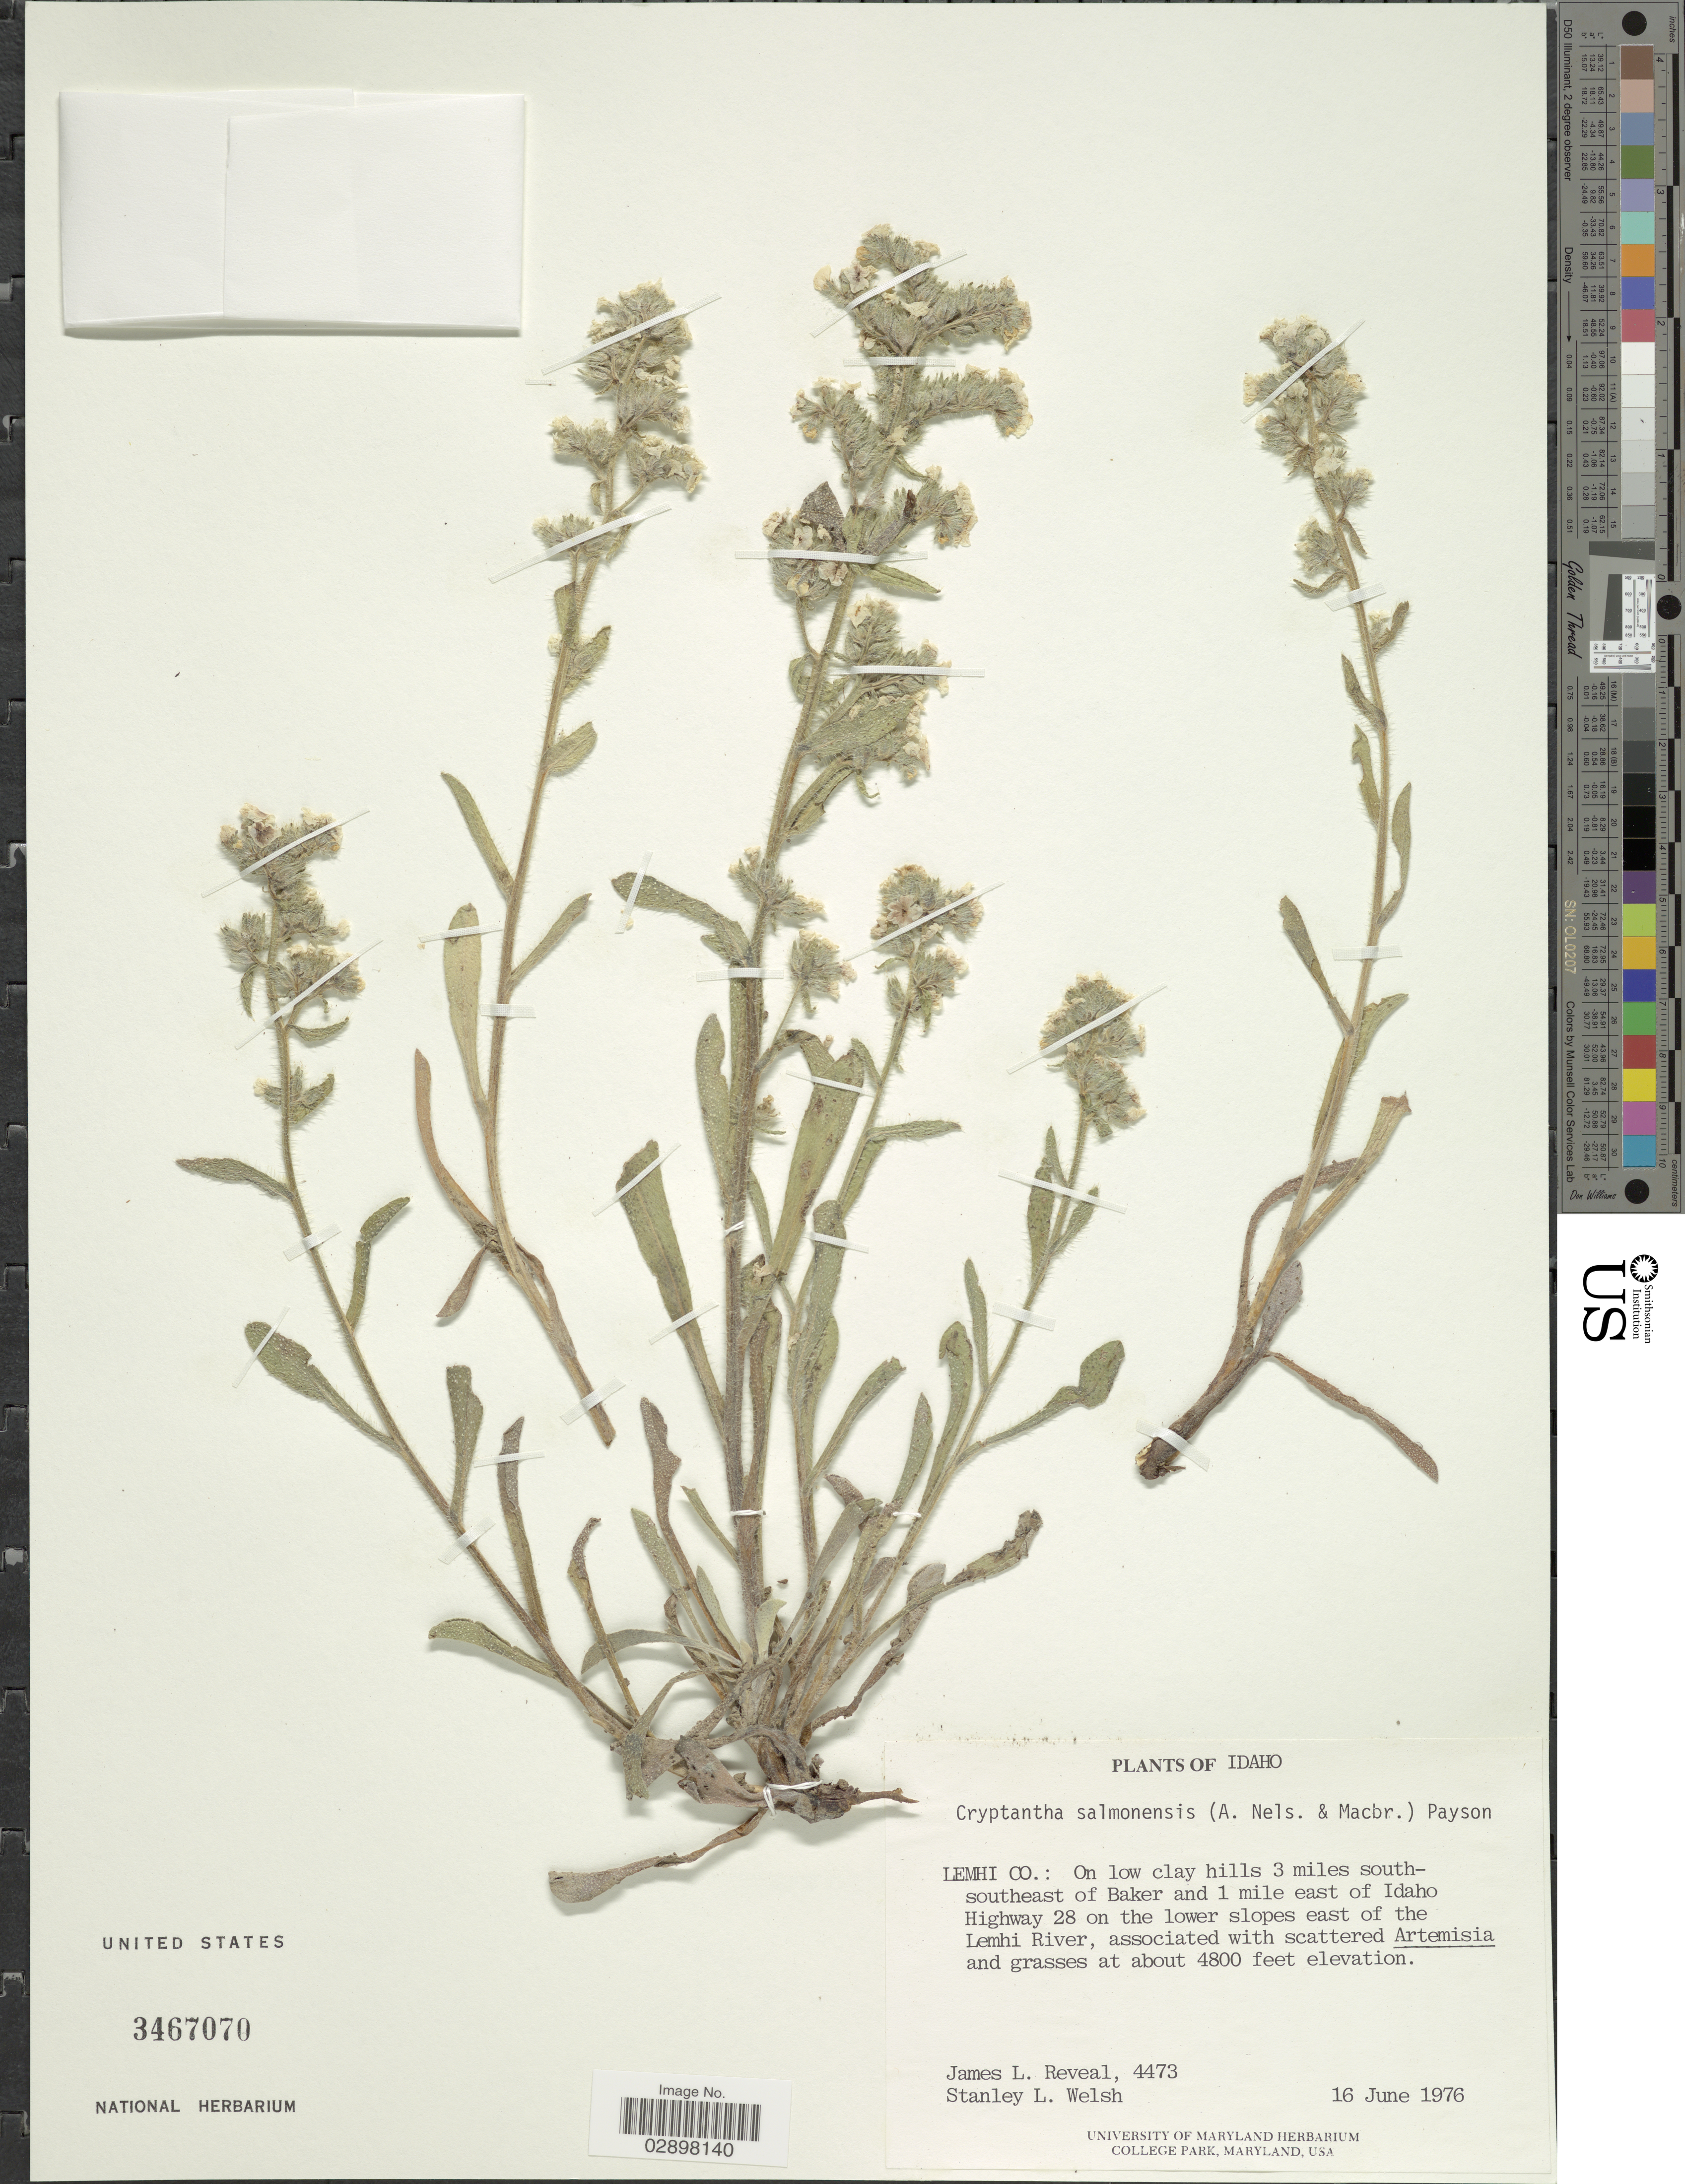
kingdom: Plantae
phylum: Tracheophyta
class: Magnoliopsida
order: Boraginales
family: Boraginaceae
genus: Cryptantha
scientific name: Cryptantha salmonensis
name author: (A. Nelson & J.F. Macbr.) Payson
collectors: J. L. Reveal & S. Welsh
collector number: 4473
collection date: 1976-06-16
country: United States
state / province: Idaho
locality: Lemhi Co.: On low clay hills 3 miles south-southeast of Baker and 1 mile east of Idaho Highway 28 on the lower slopes east of the Lemhi River.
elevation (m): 1463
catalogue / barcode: US 3467070